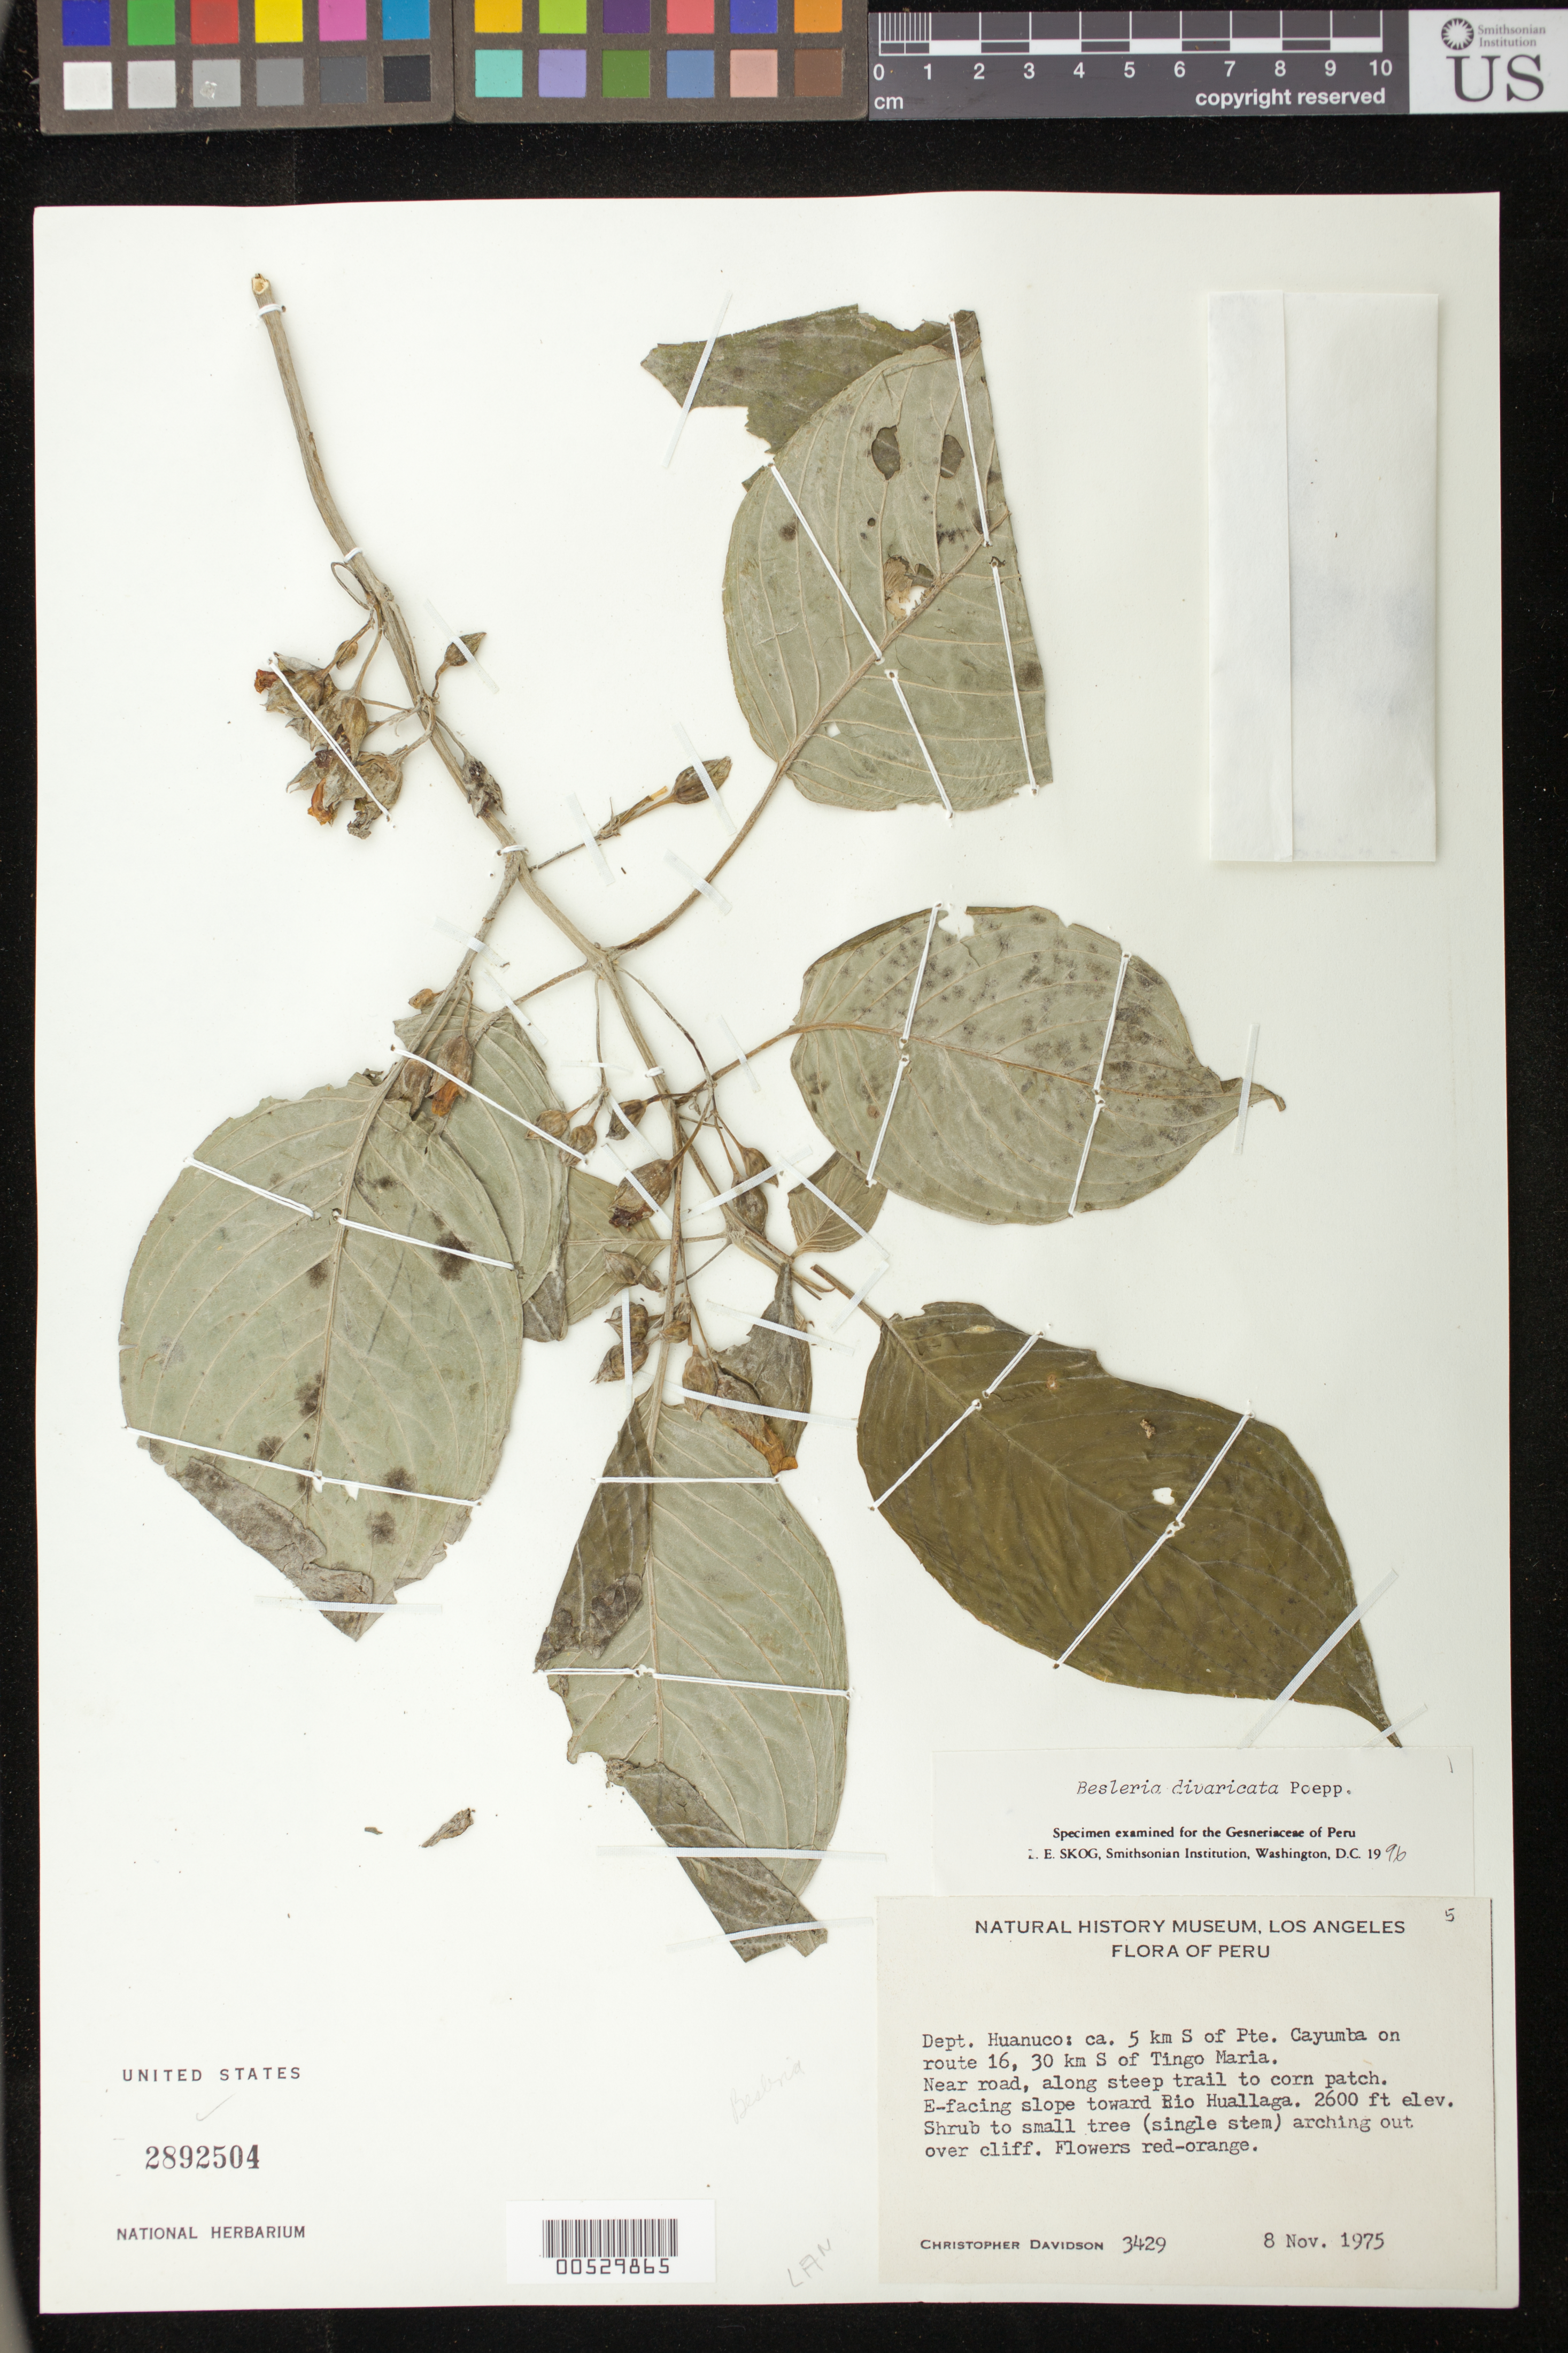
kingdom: Plantae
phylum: Tracheophyta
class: Magnoliopsida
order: Lamiales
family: Gesneriaceae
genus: Besleria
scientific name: Besleria divaricata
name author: Poepp.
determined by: Skog, Laurence E.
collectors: C. Davidson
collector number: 3429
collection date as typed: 08 Nov 1975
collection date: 1975-11-08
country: Peru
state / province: Huánuco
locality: Ca. 5 km S of Pte. Cayumba on route 16, 30 km S of Tingo Maria, near road, along steep trail to corn patch; E-facing slope toward Rio Huallaga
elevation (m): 792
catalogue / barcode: US 2892504